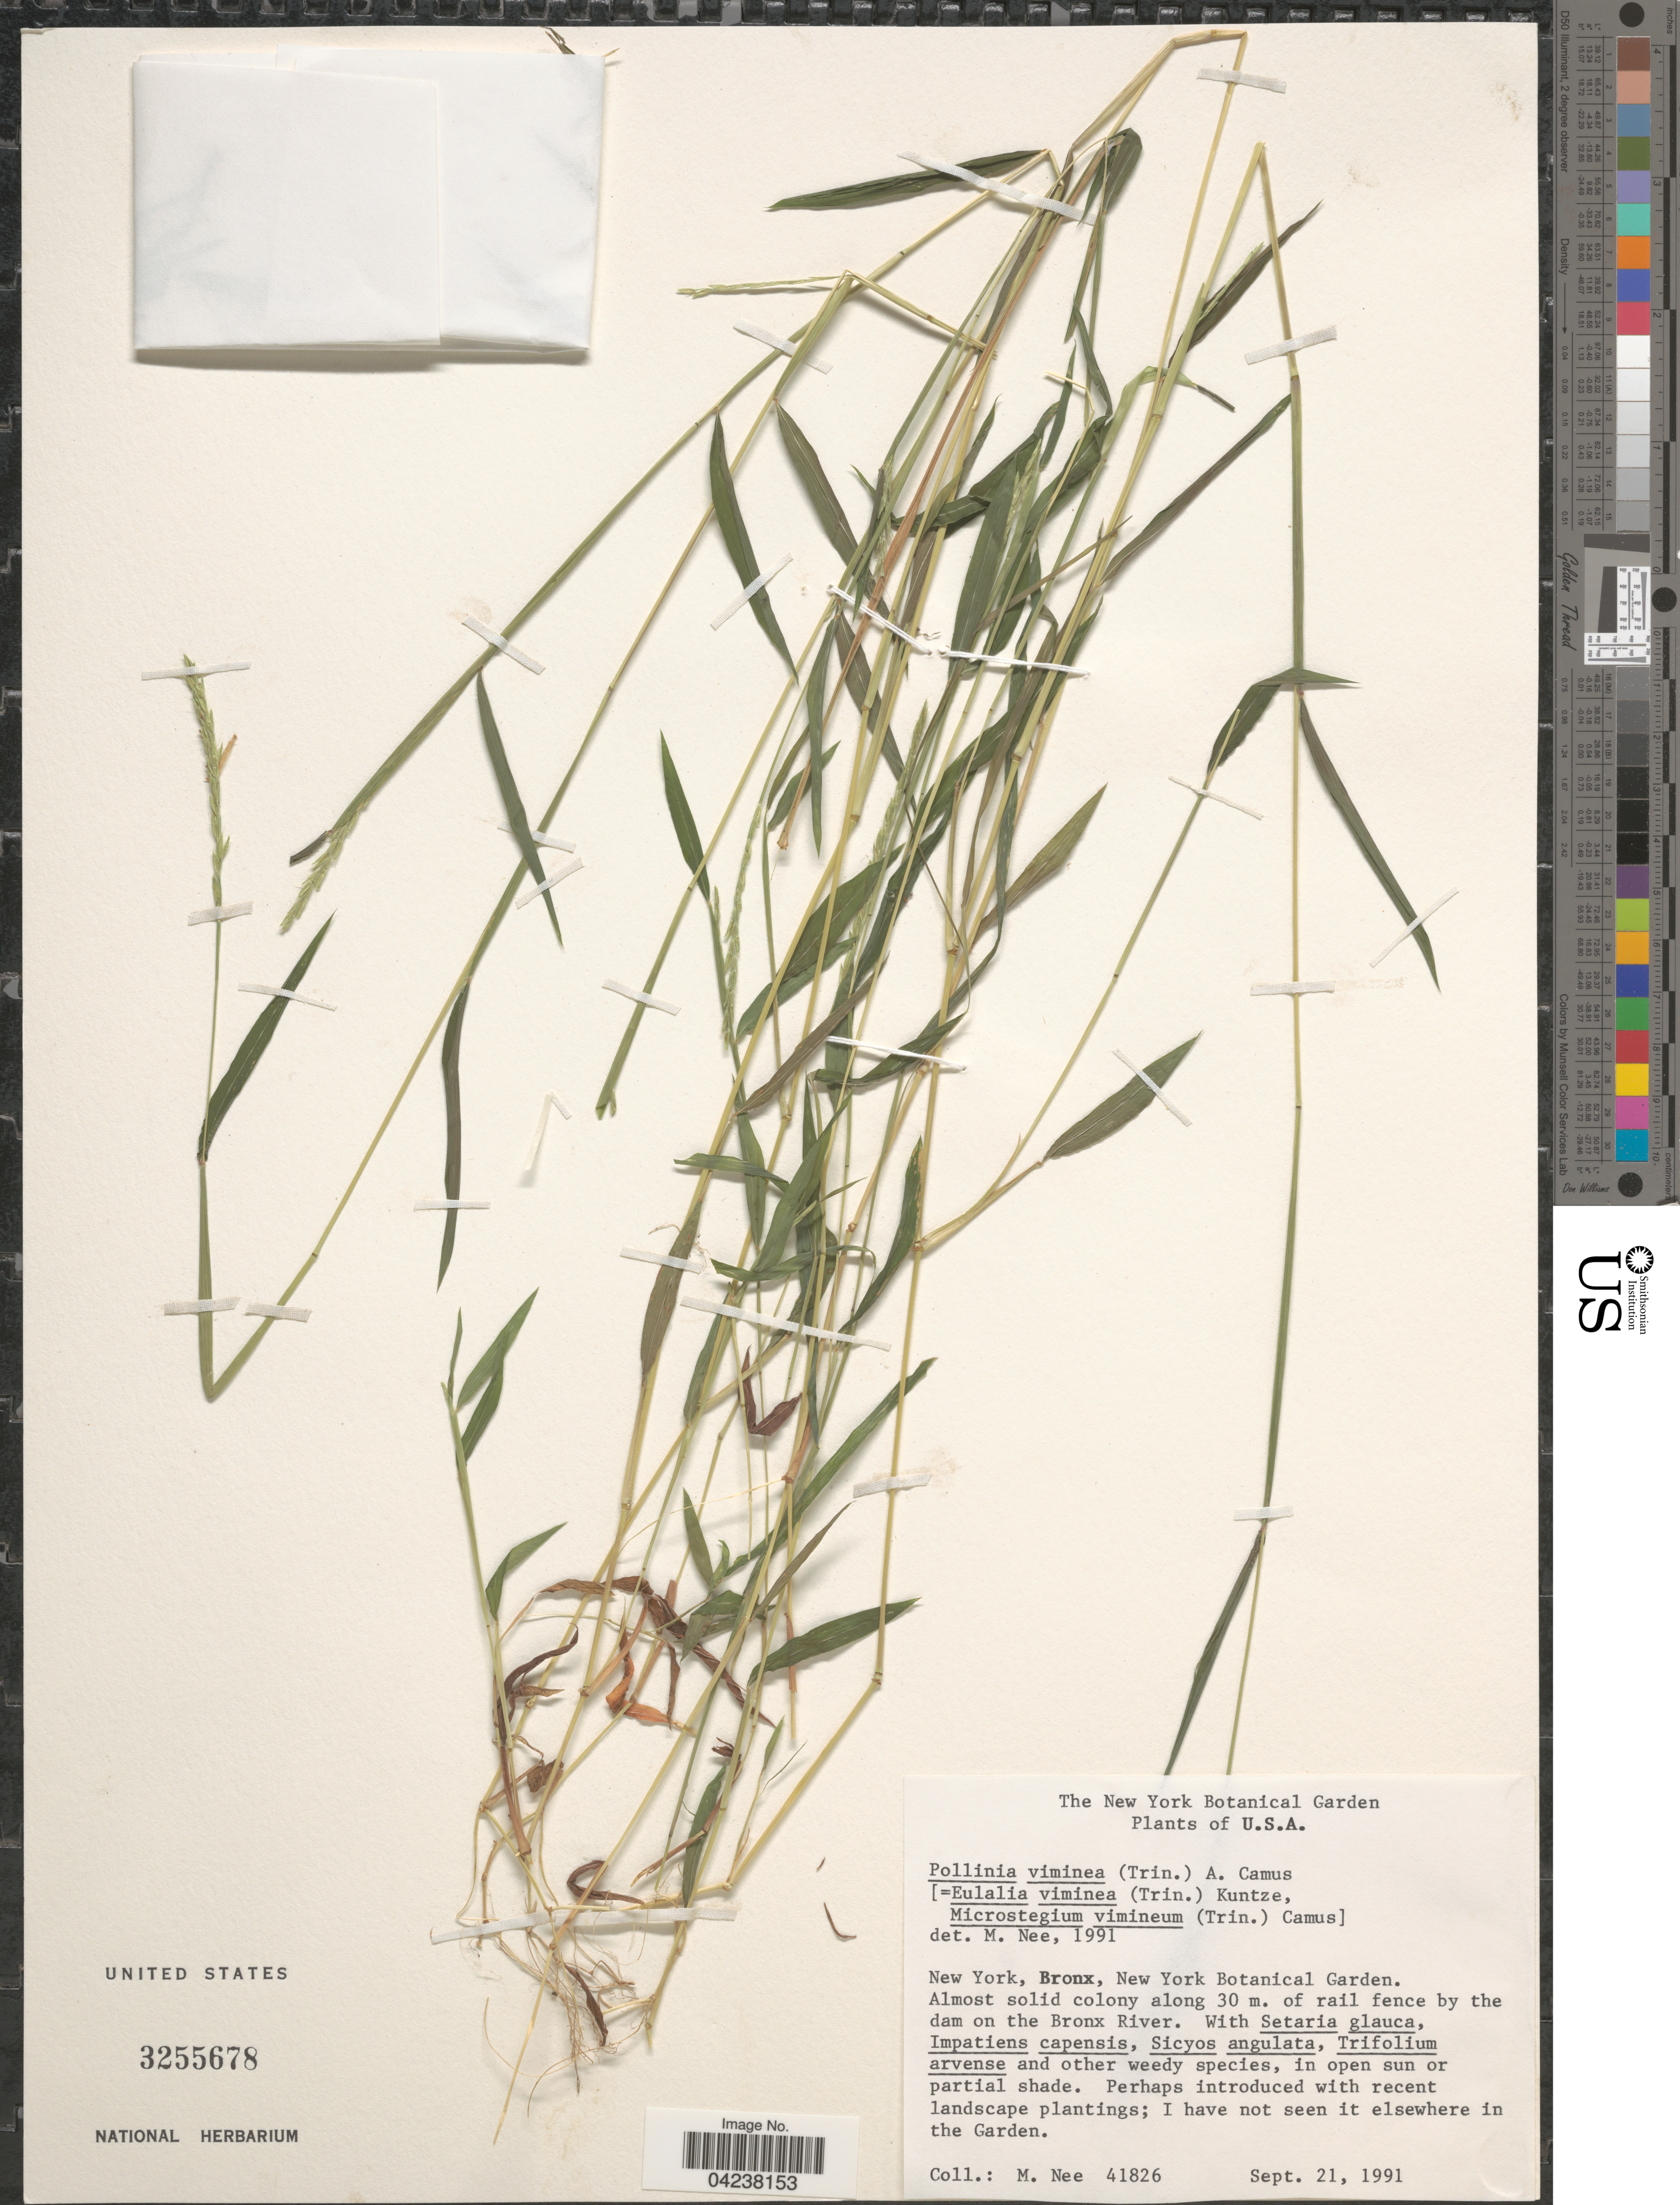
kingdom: Plantae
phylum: Tracheophyta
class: Liliopsida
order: Poales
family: Poaceae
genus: Microstegium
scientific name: Microstegium vimineum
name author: (Trin.) A. Camus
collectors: M. Nee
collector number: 41826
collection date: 1991-09-21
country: United States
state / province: New York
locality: New York, Bronx, New York Botanical Garden. Almost solid colony along 30 m. of rail fence by the dam on the Bronx River.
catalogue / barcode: US 3255678